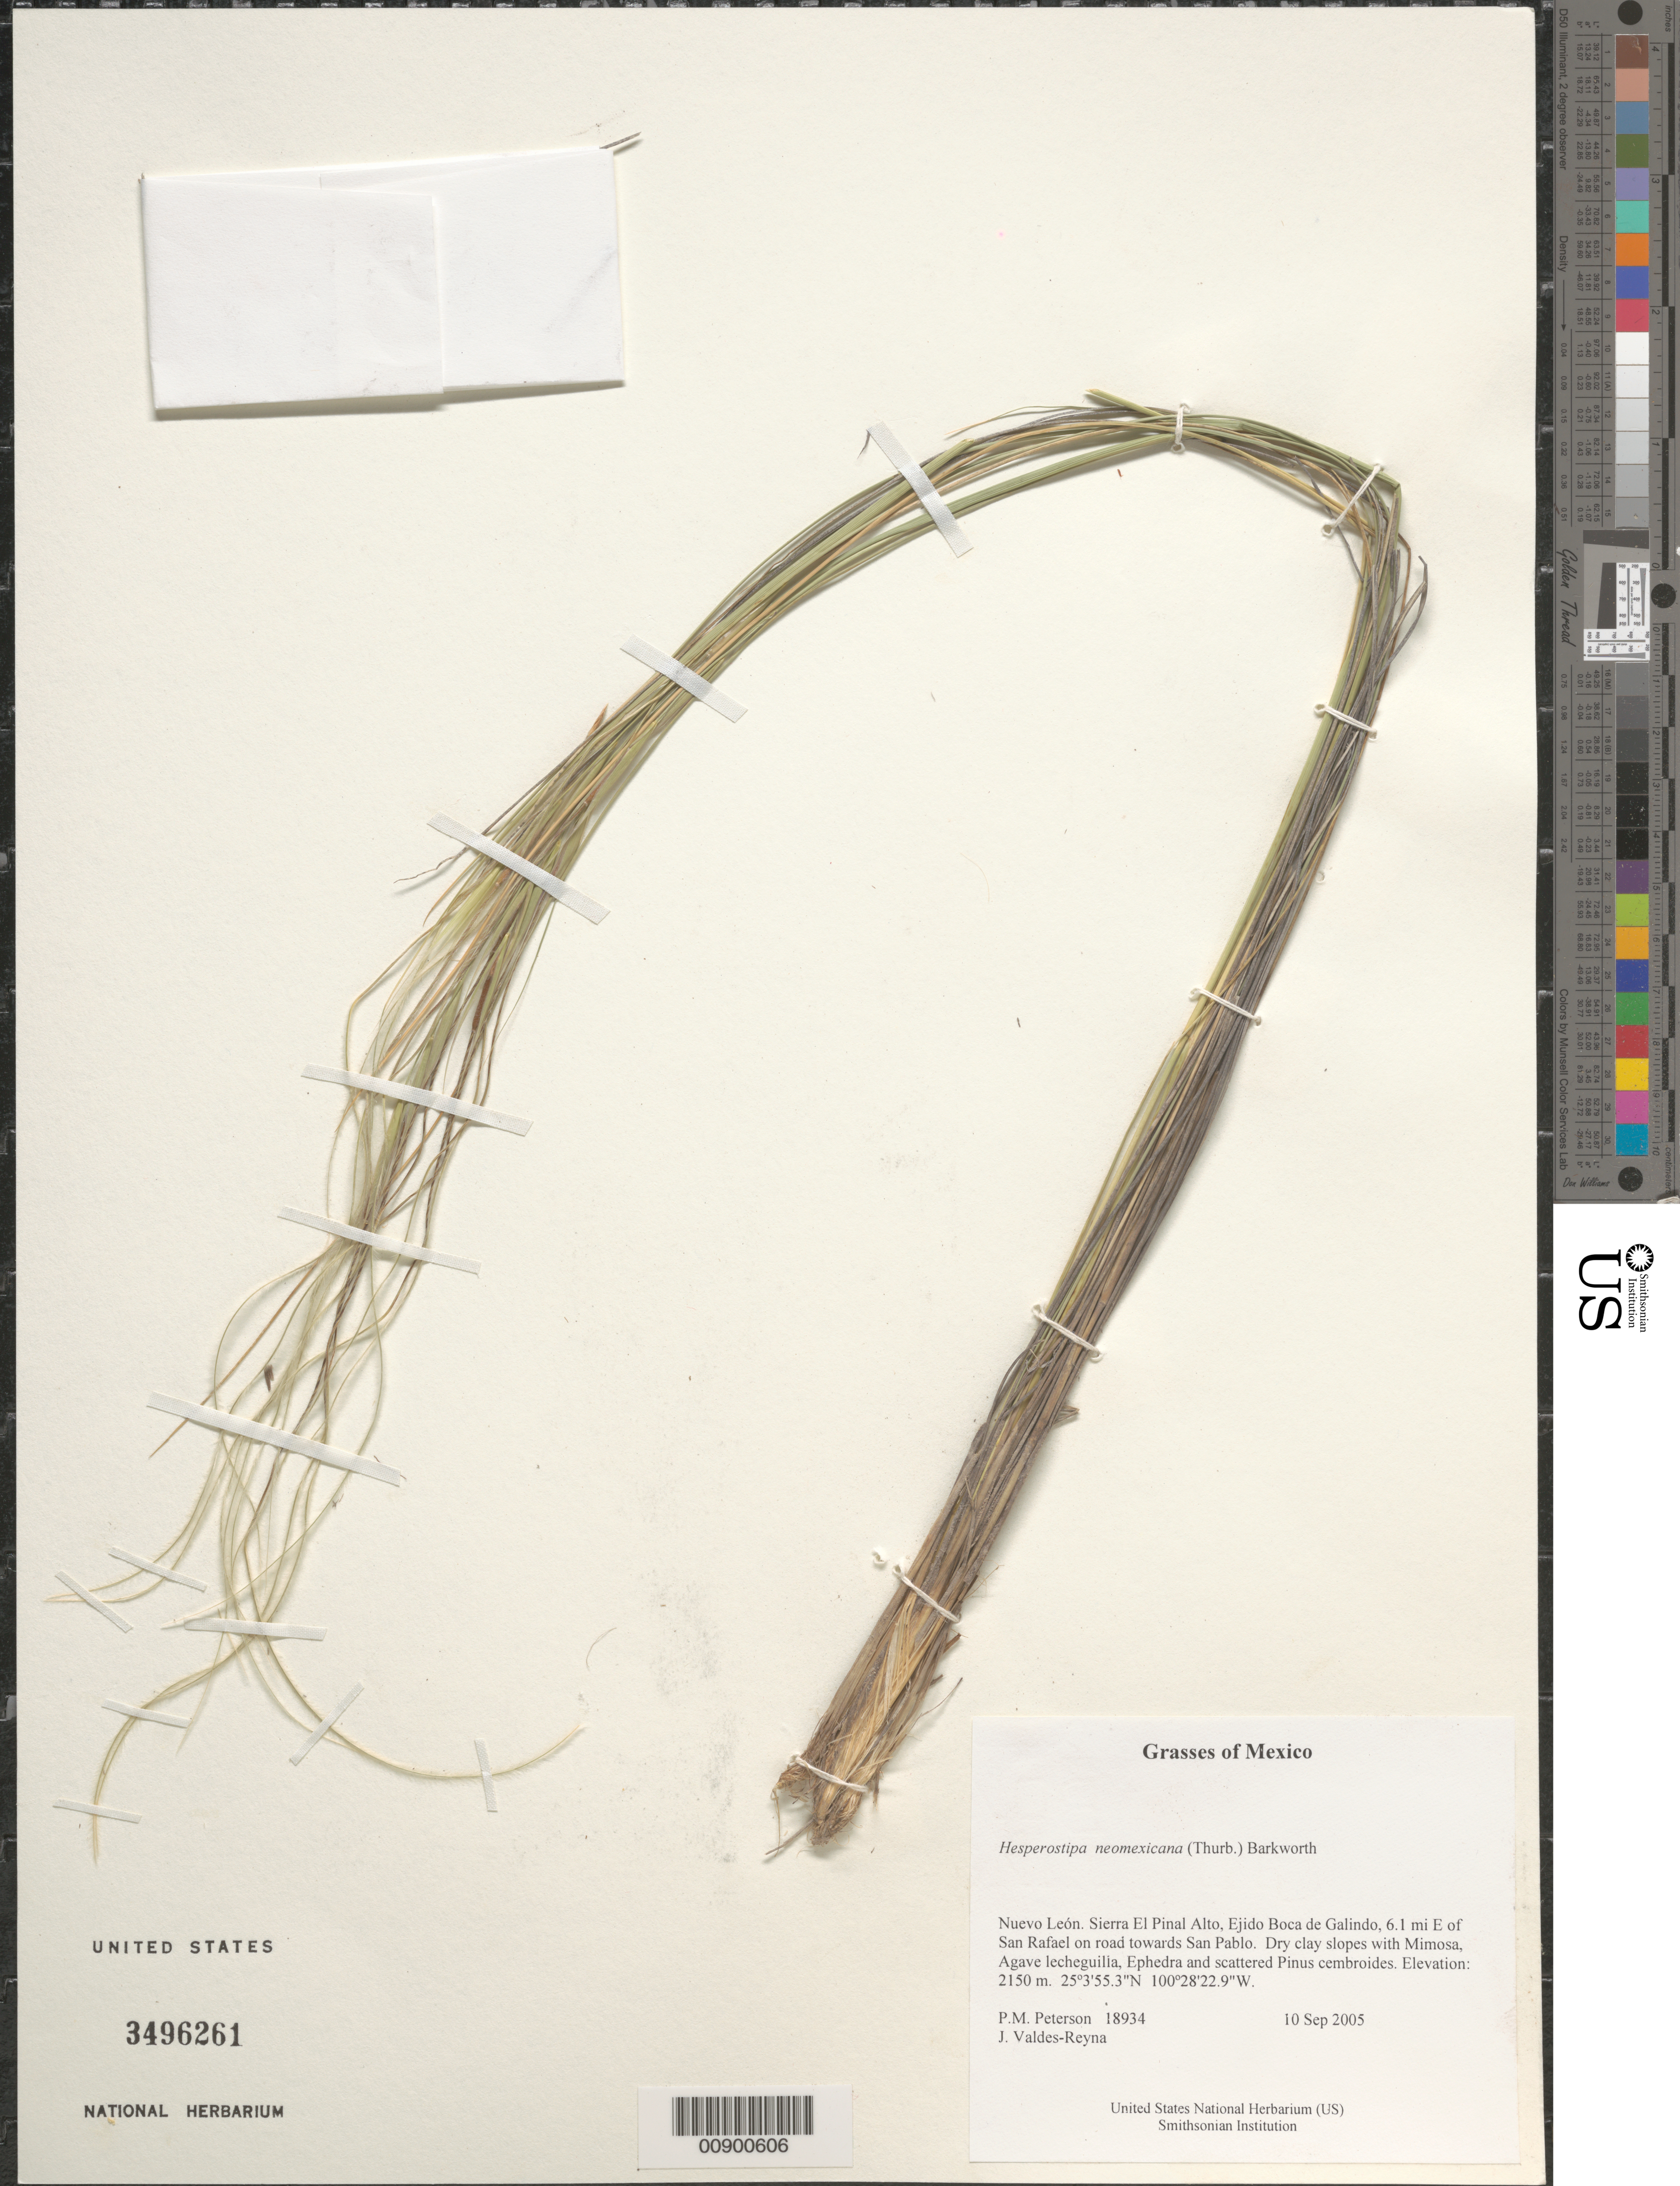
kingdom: Plantae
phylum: Tracheophyta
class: Liliopsida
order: Poales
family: Poaceae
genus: Hesperostipa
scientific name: Hesperostipa neomexicana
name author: (Thurb.) Barkworth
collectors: P. M. Peterson & J. Valdés-Reyna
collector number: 18934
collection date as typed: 10 Sep 2005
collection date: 2005-09-10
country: Mexico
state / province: Nuevo León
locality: Sierra El Pinal Alto, Ejido Boca de Galindo, 6.1 mi E of San Rafael on road towards San Pablo. Dry clay slopes with Mimosa, Agave lecheguilla, Ephedra and scattered Pinus cembroides.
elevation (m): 2150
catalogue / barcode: US 3496261